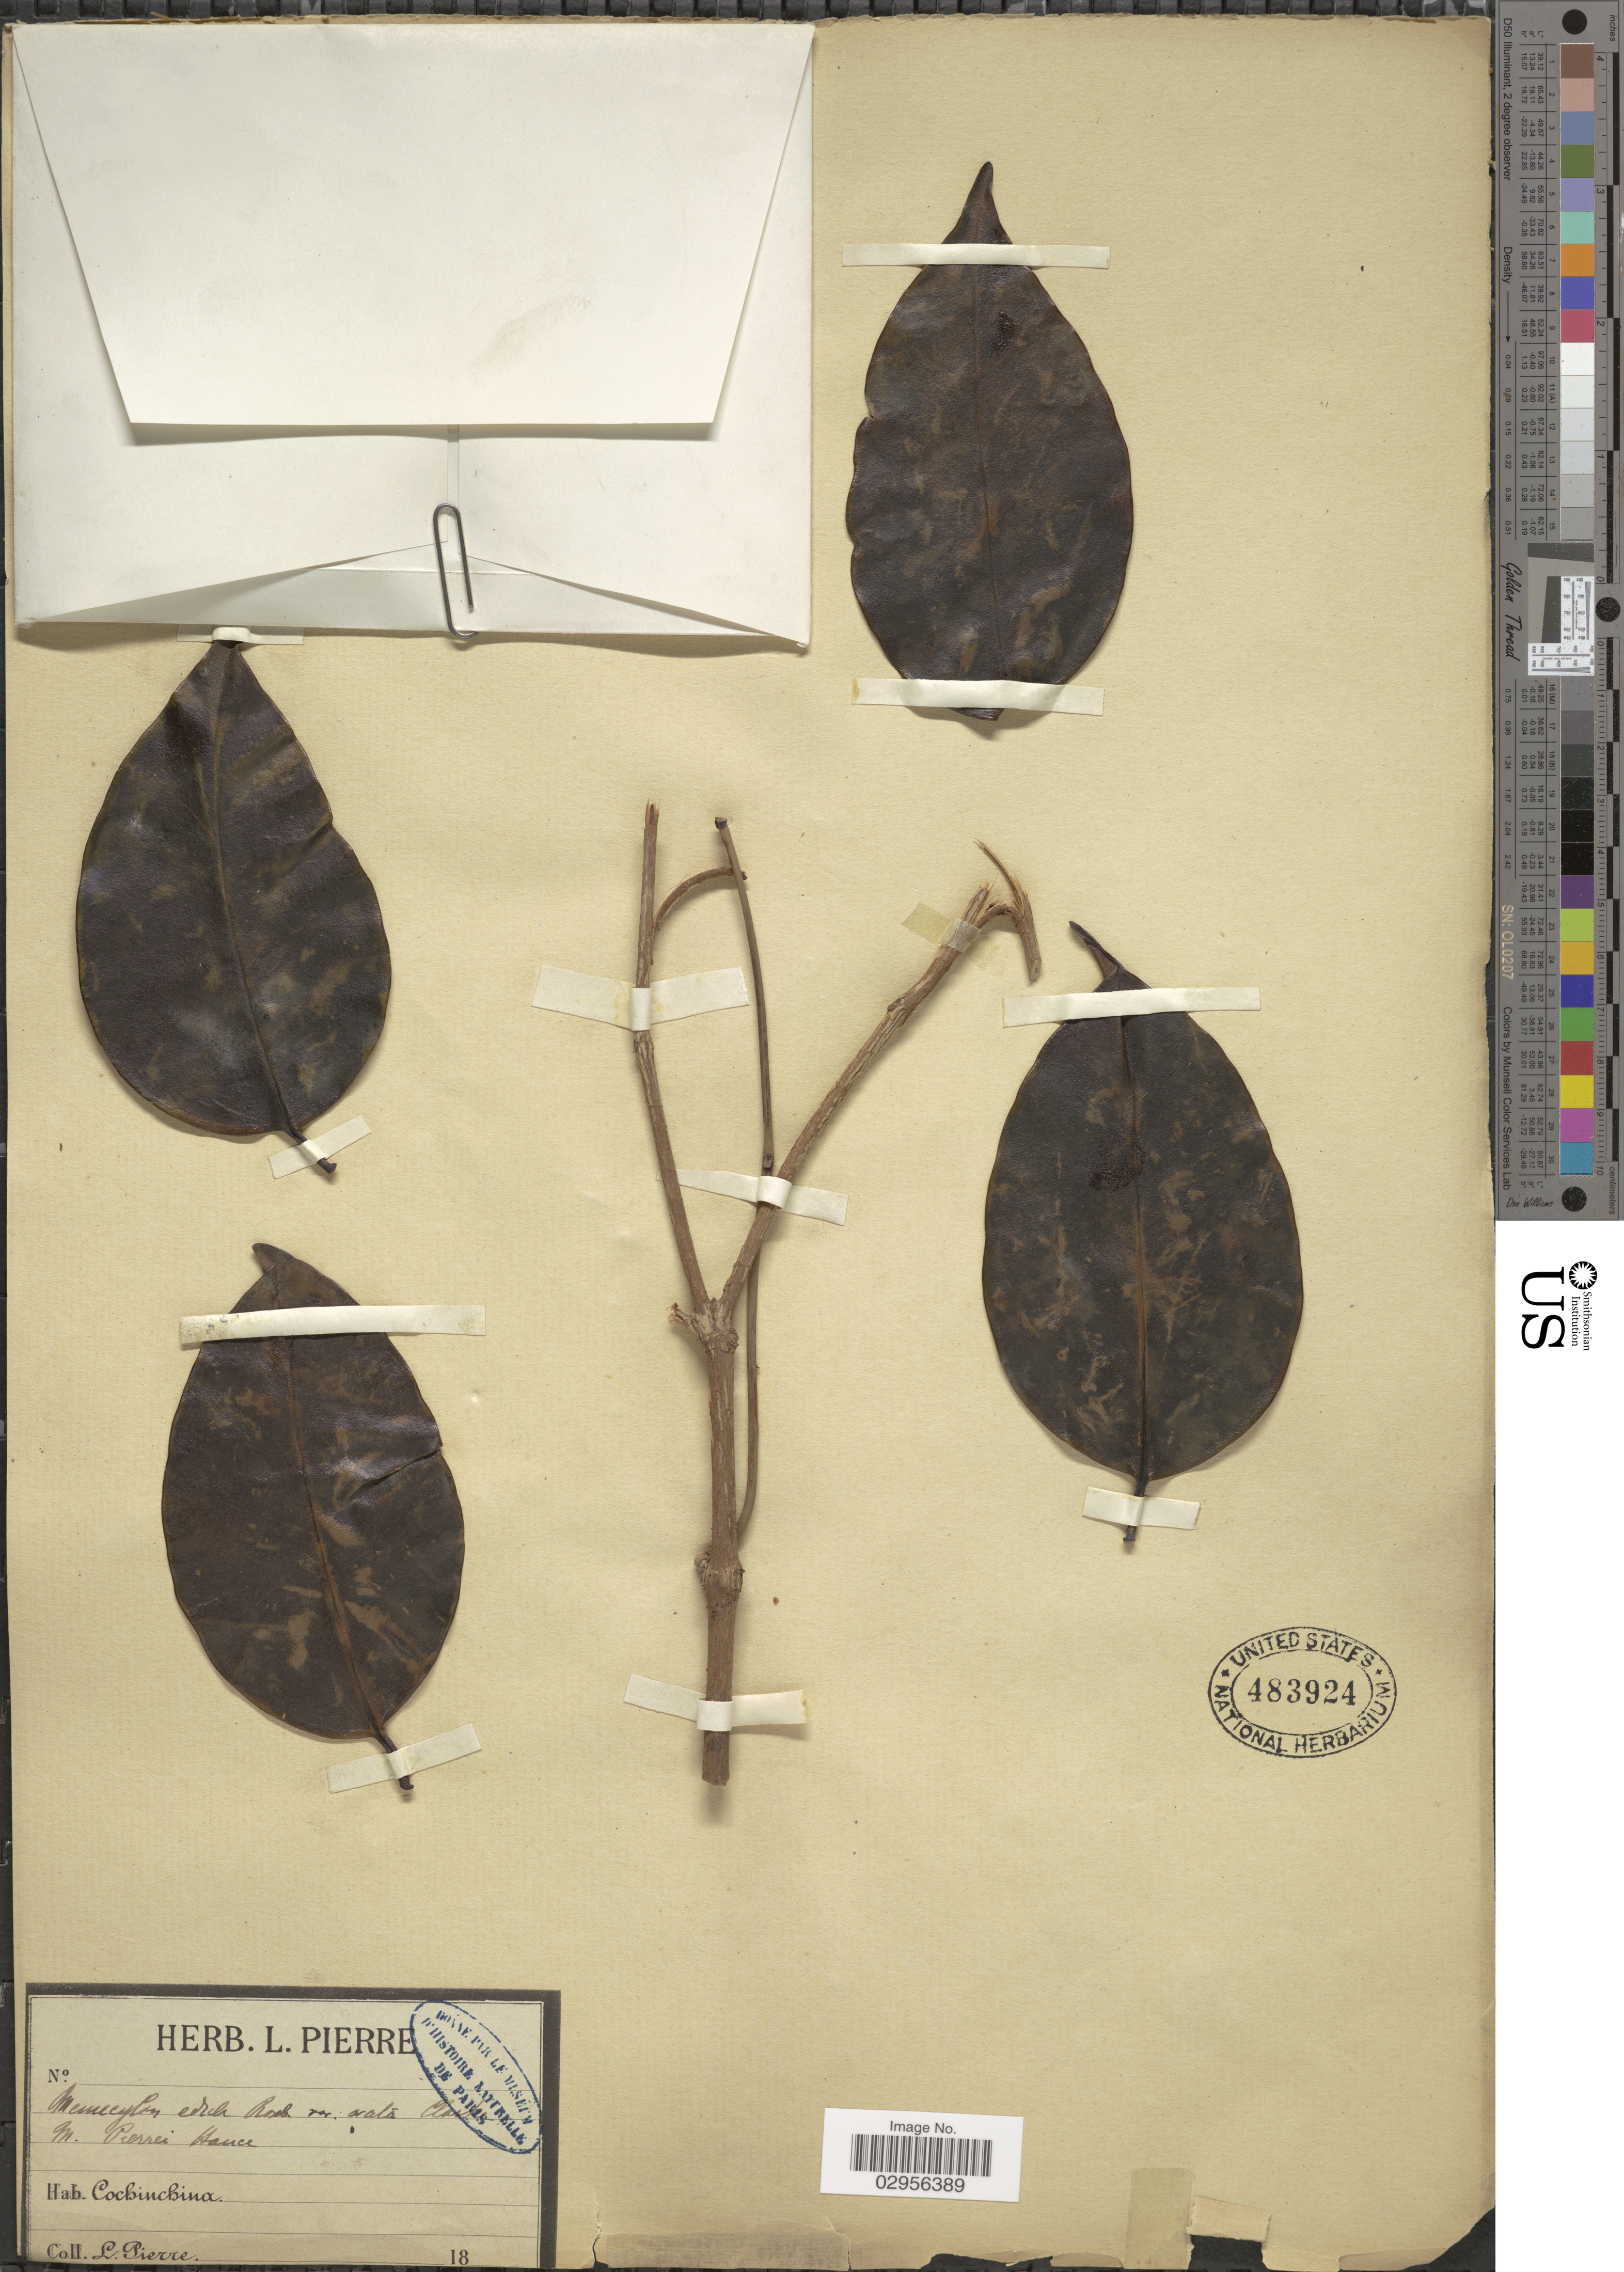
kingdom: Plantae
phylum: Tracheophyta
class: Magnoliopsida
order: Myrtales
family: Melastomataceae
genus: Memecylon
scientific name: Memecylon edule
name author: Roxb.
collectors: L. Pierre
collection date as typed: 18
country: Vietnam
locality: Cochinchina.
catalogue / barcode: US 483924